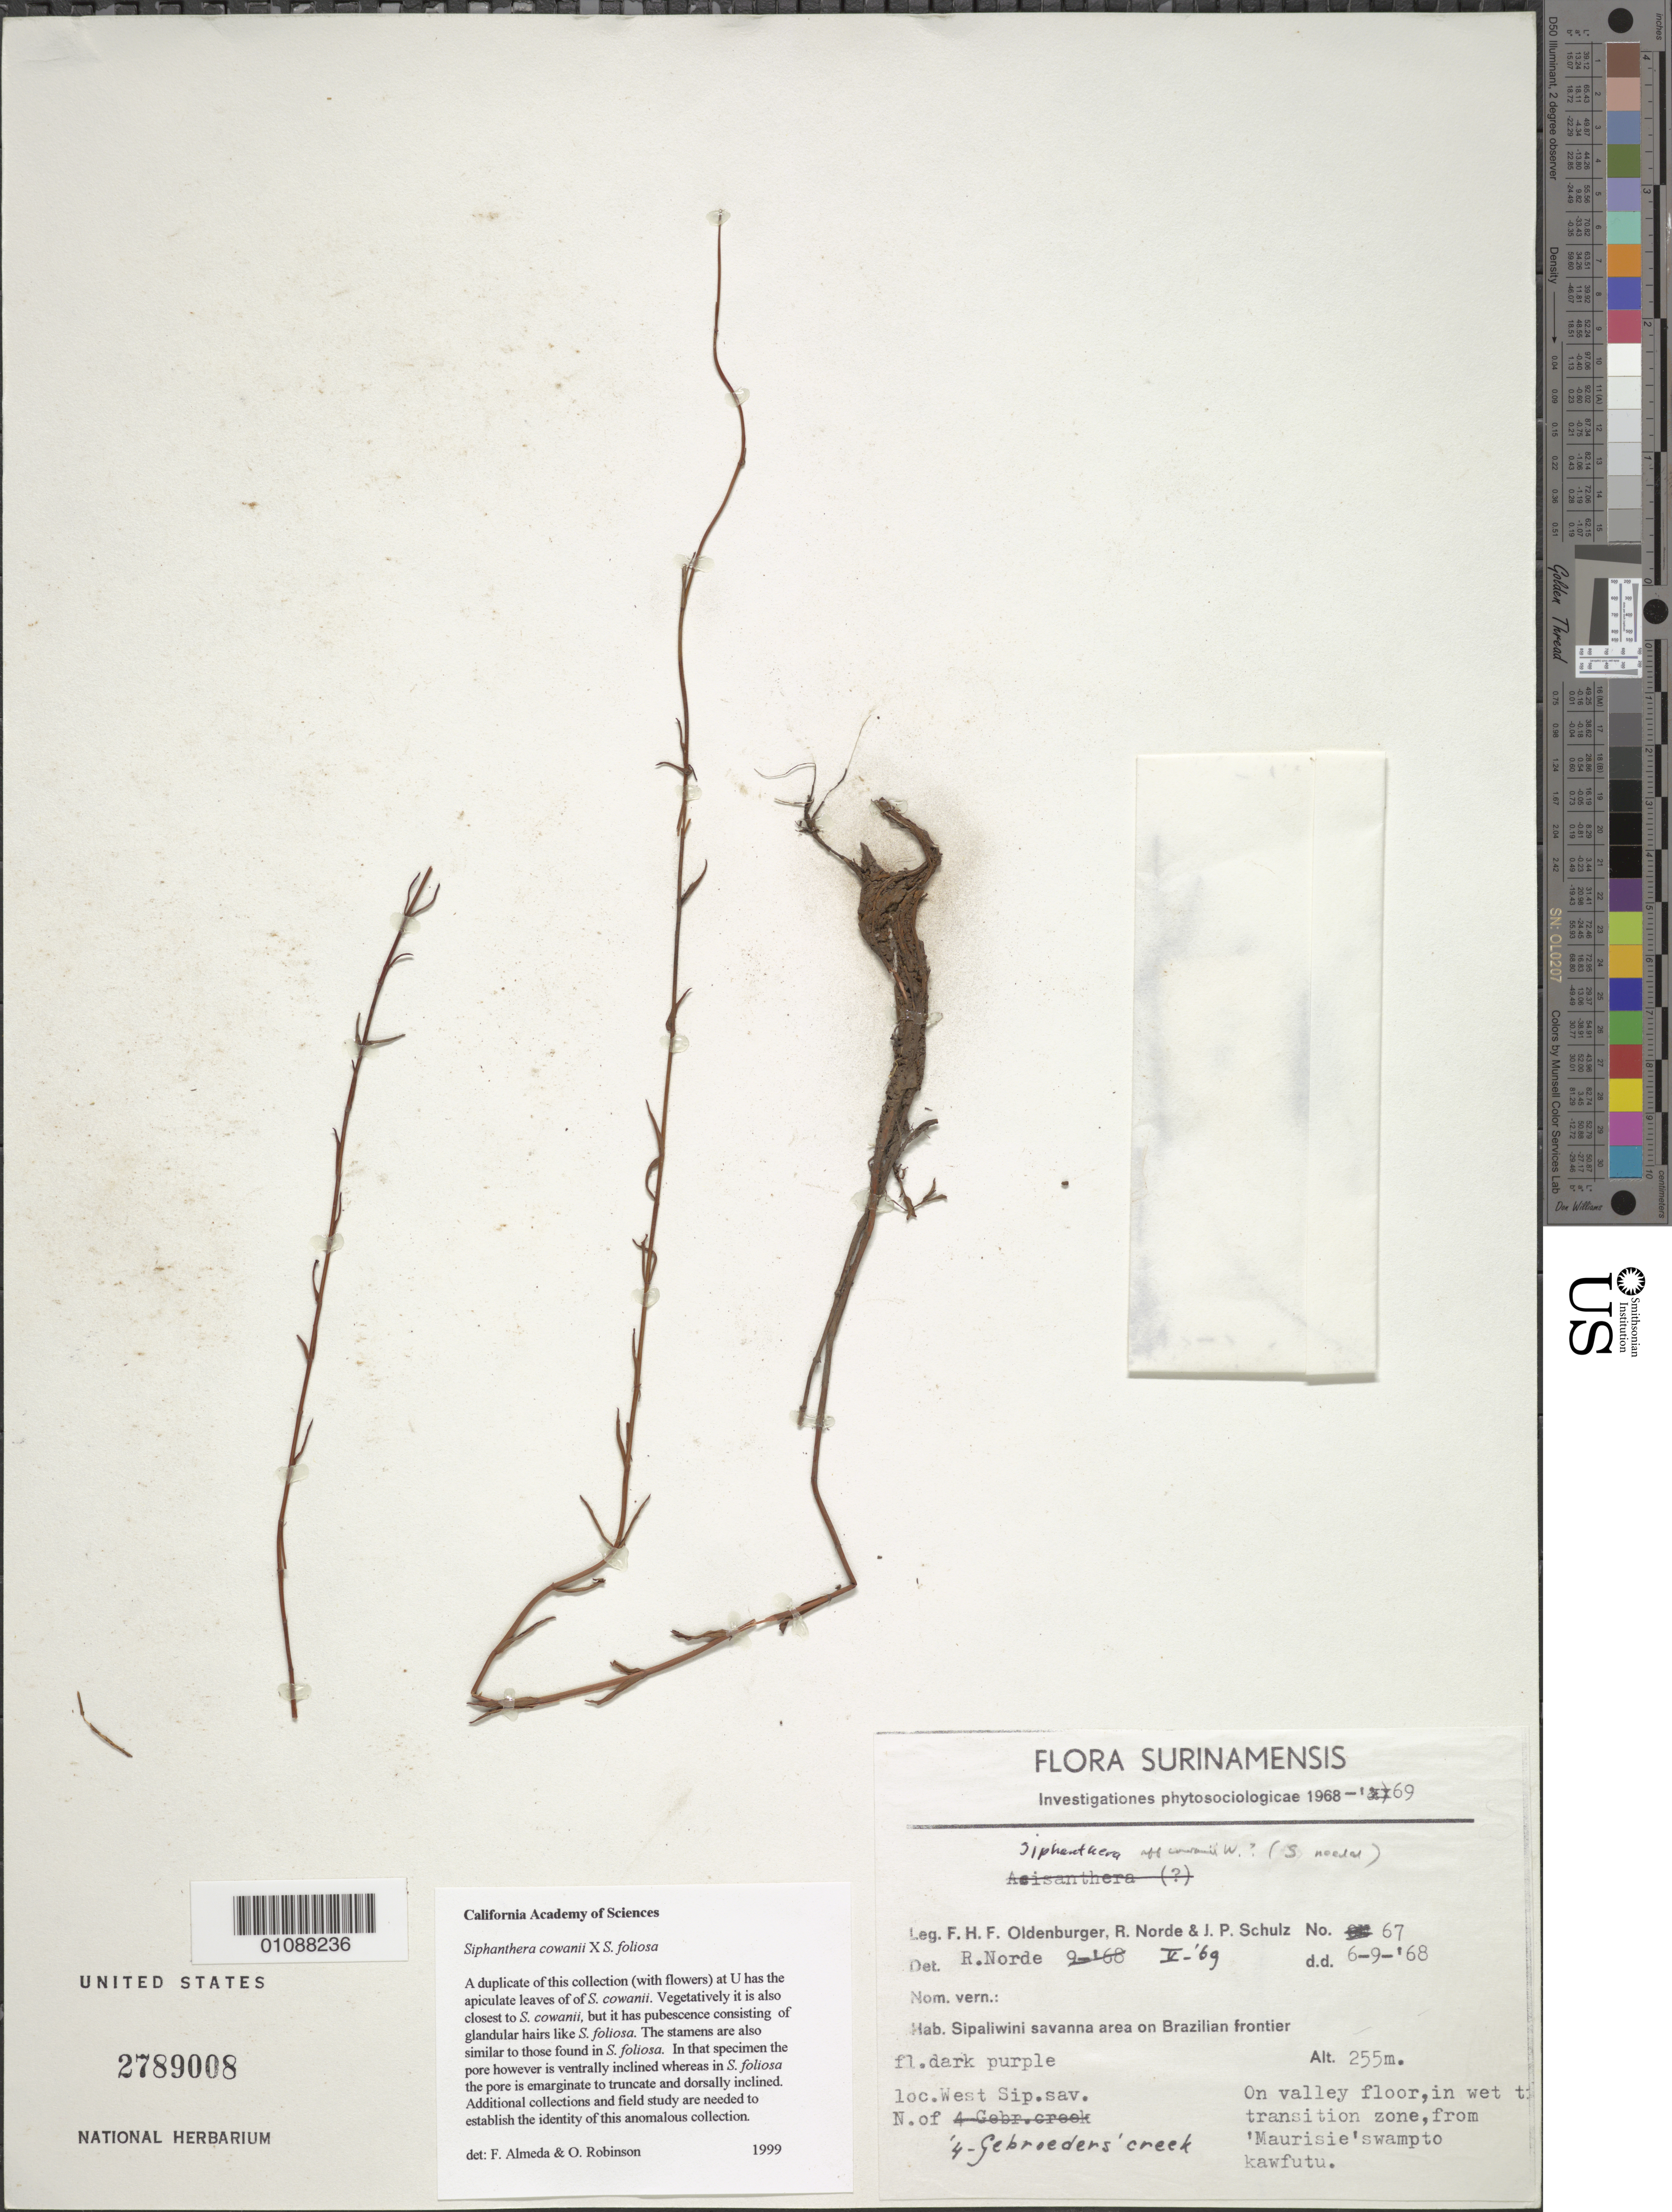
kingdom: Plantae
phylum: Tracheophyta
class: Magnoliopsida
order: Myrtales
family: Melastomataceae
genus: Siphanthera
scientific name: Siphanthera cowanii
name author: Wurdack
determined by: Almeda, F.; Robinson, O. R.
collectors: R. Oldeman, R. Norde & J. P. Schulz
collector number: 67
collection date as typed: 6-Sep-68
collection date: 1968-09-06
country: Suriname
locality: Sipaliwini savanna area on Brazilian frontier. West Sipaliwini savanna, N of "4-geboeders" creek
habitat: Valley floor, in wet transition zone, from "Maruisie" swamp to kawfutu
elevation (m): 255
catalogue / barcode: US 2789008